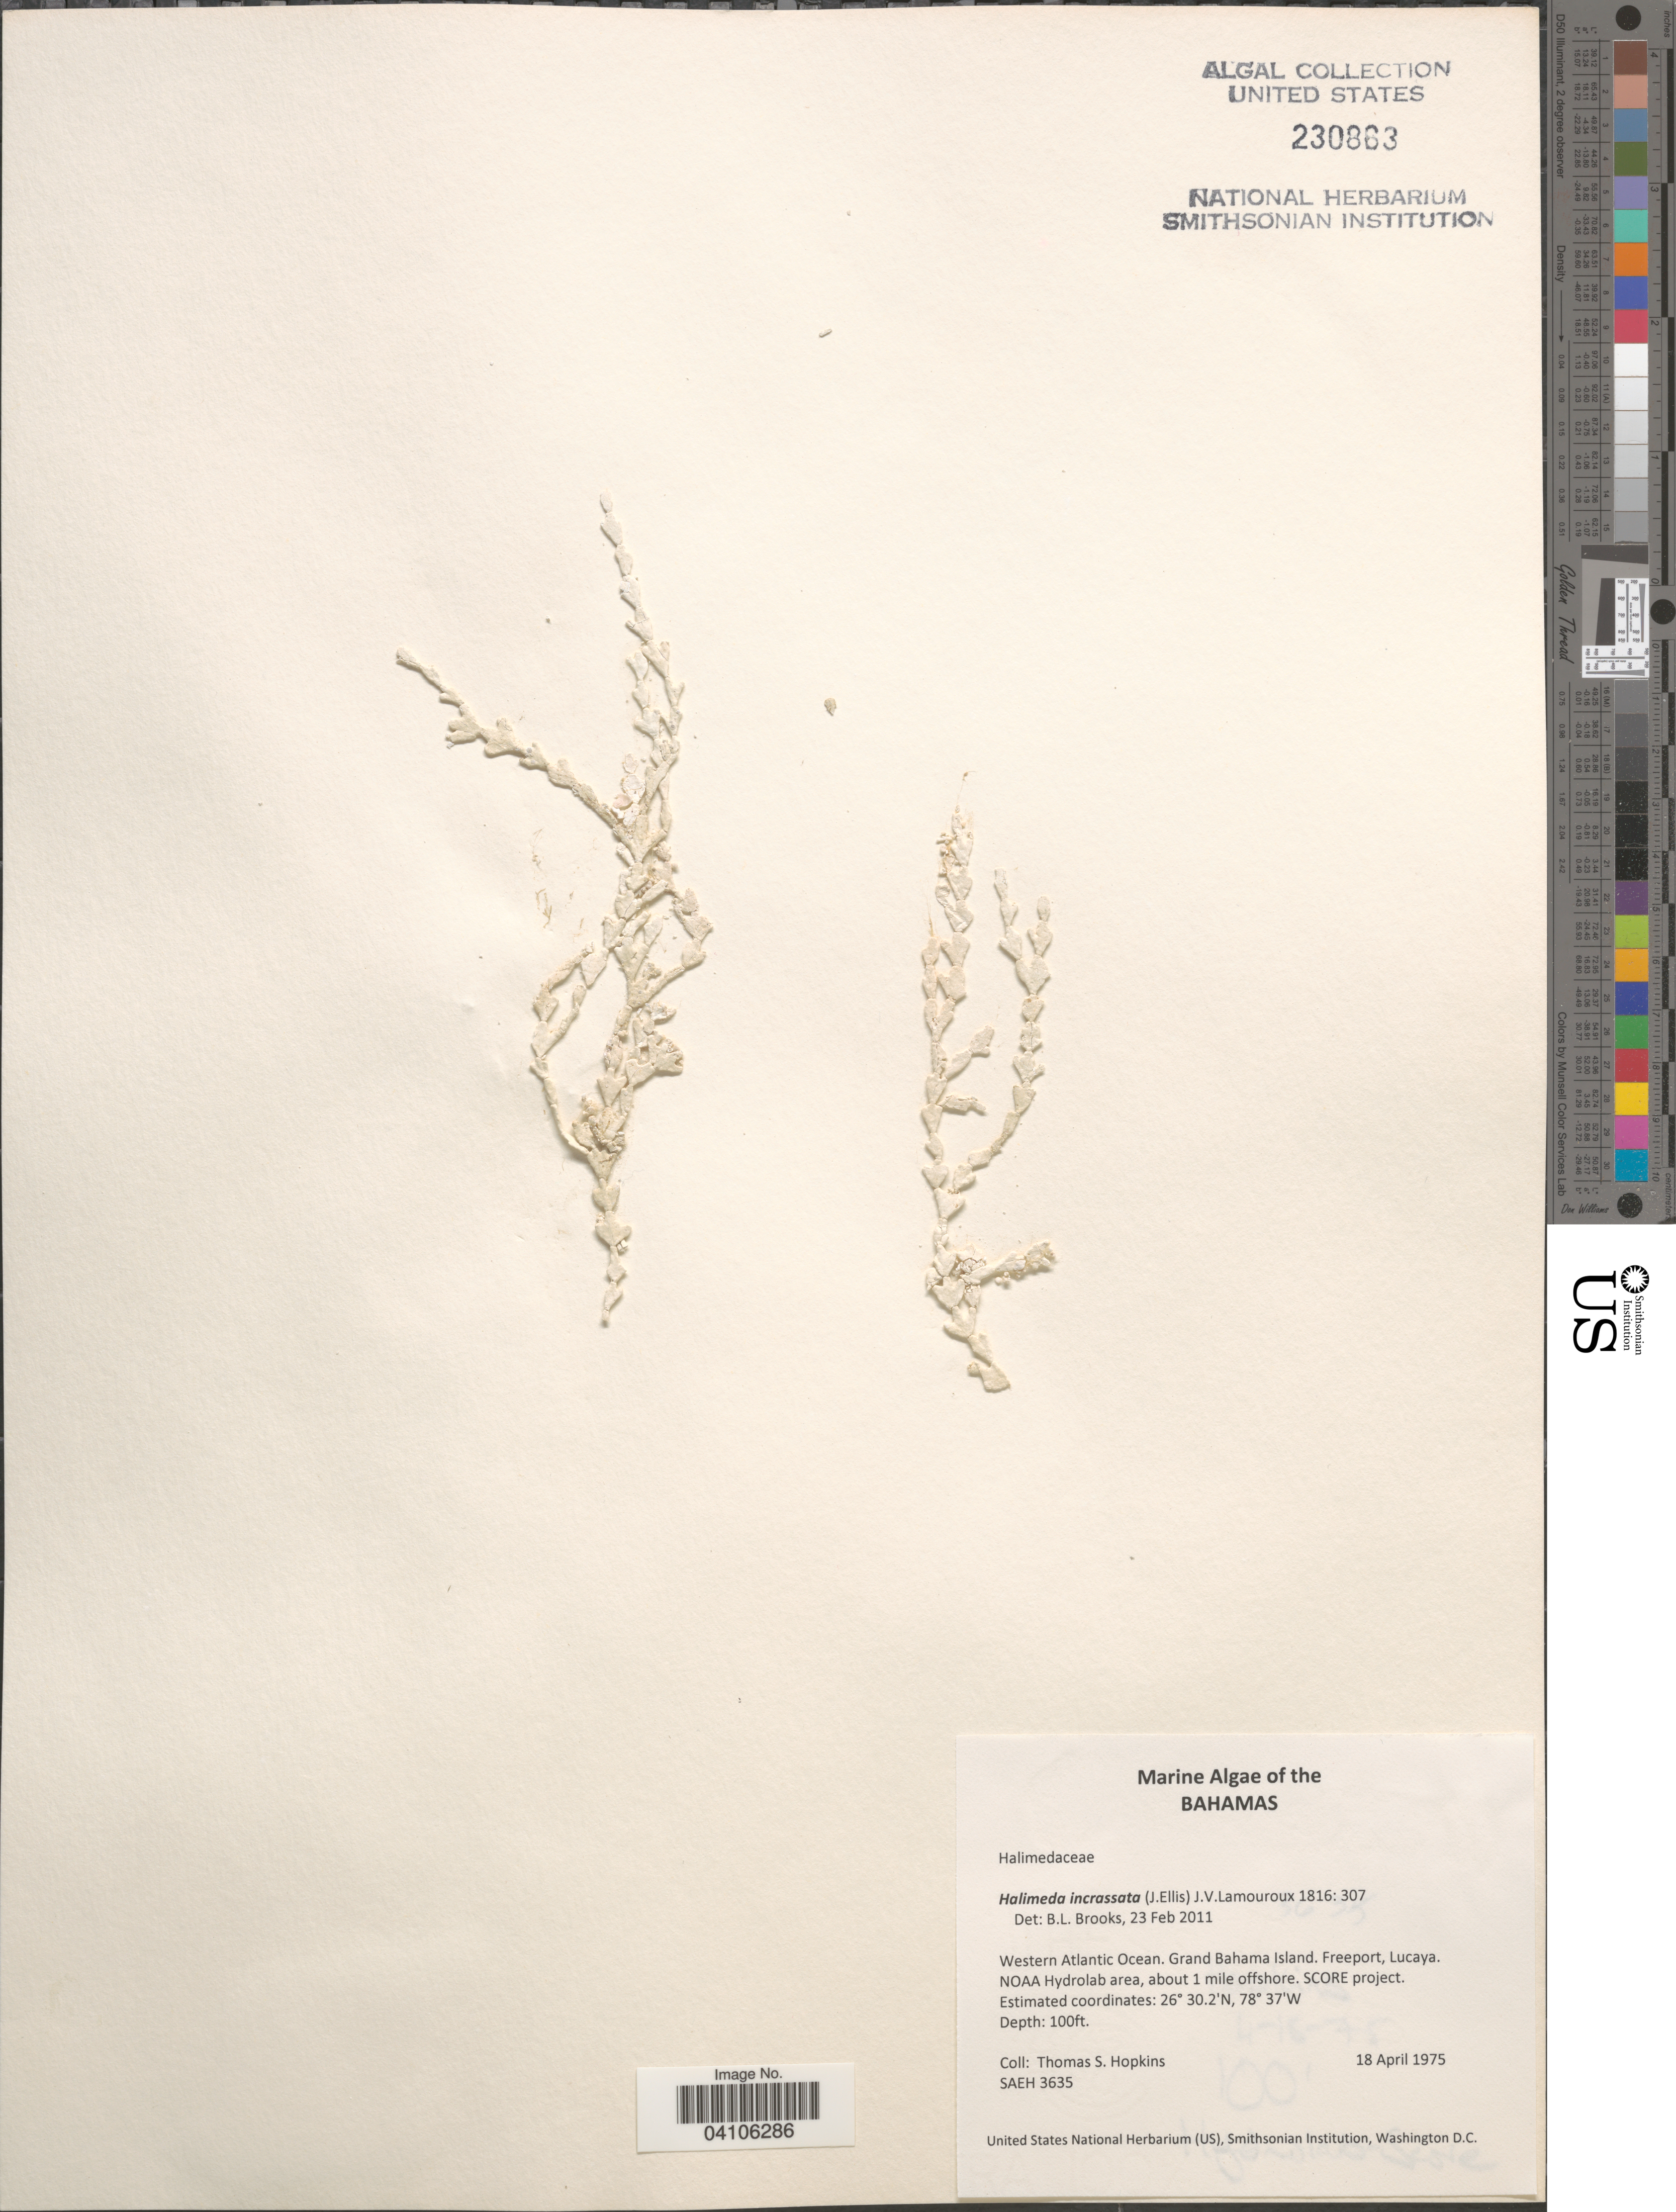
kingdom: Plantae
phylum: Chlorophyta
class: Ulvophyceae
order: Bryopsidales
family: Halimedaceae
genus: Halimeda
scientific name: Halimeda incrassata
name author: (J. Ellis) J.V.Lamouroux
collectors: T. Hopkins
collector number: SAEH3635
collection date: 1975-04-18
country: Bahamas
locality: Western Atlantic Ocean. Grand Bahama Island. Freeport, Lucaya. NOAA Hydrolab area, about 1 mile offshore. SCORE project.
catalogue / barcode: US 230863